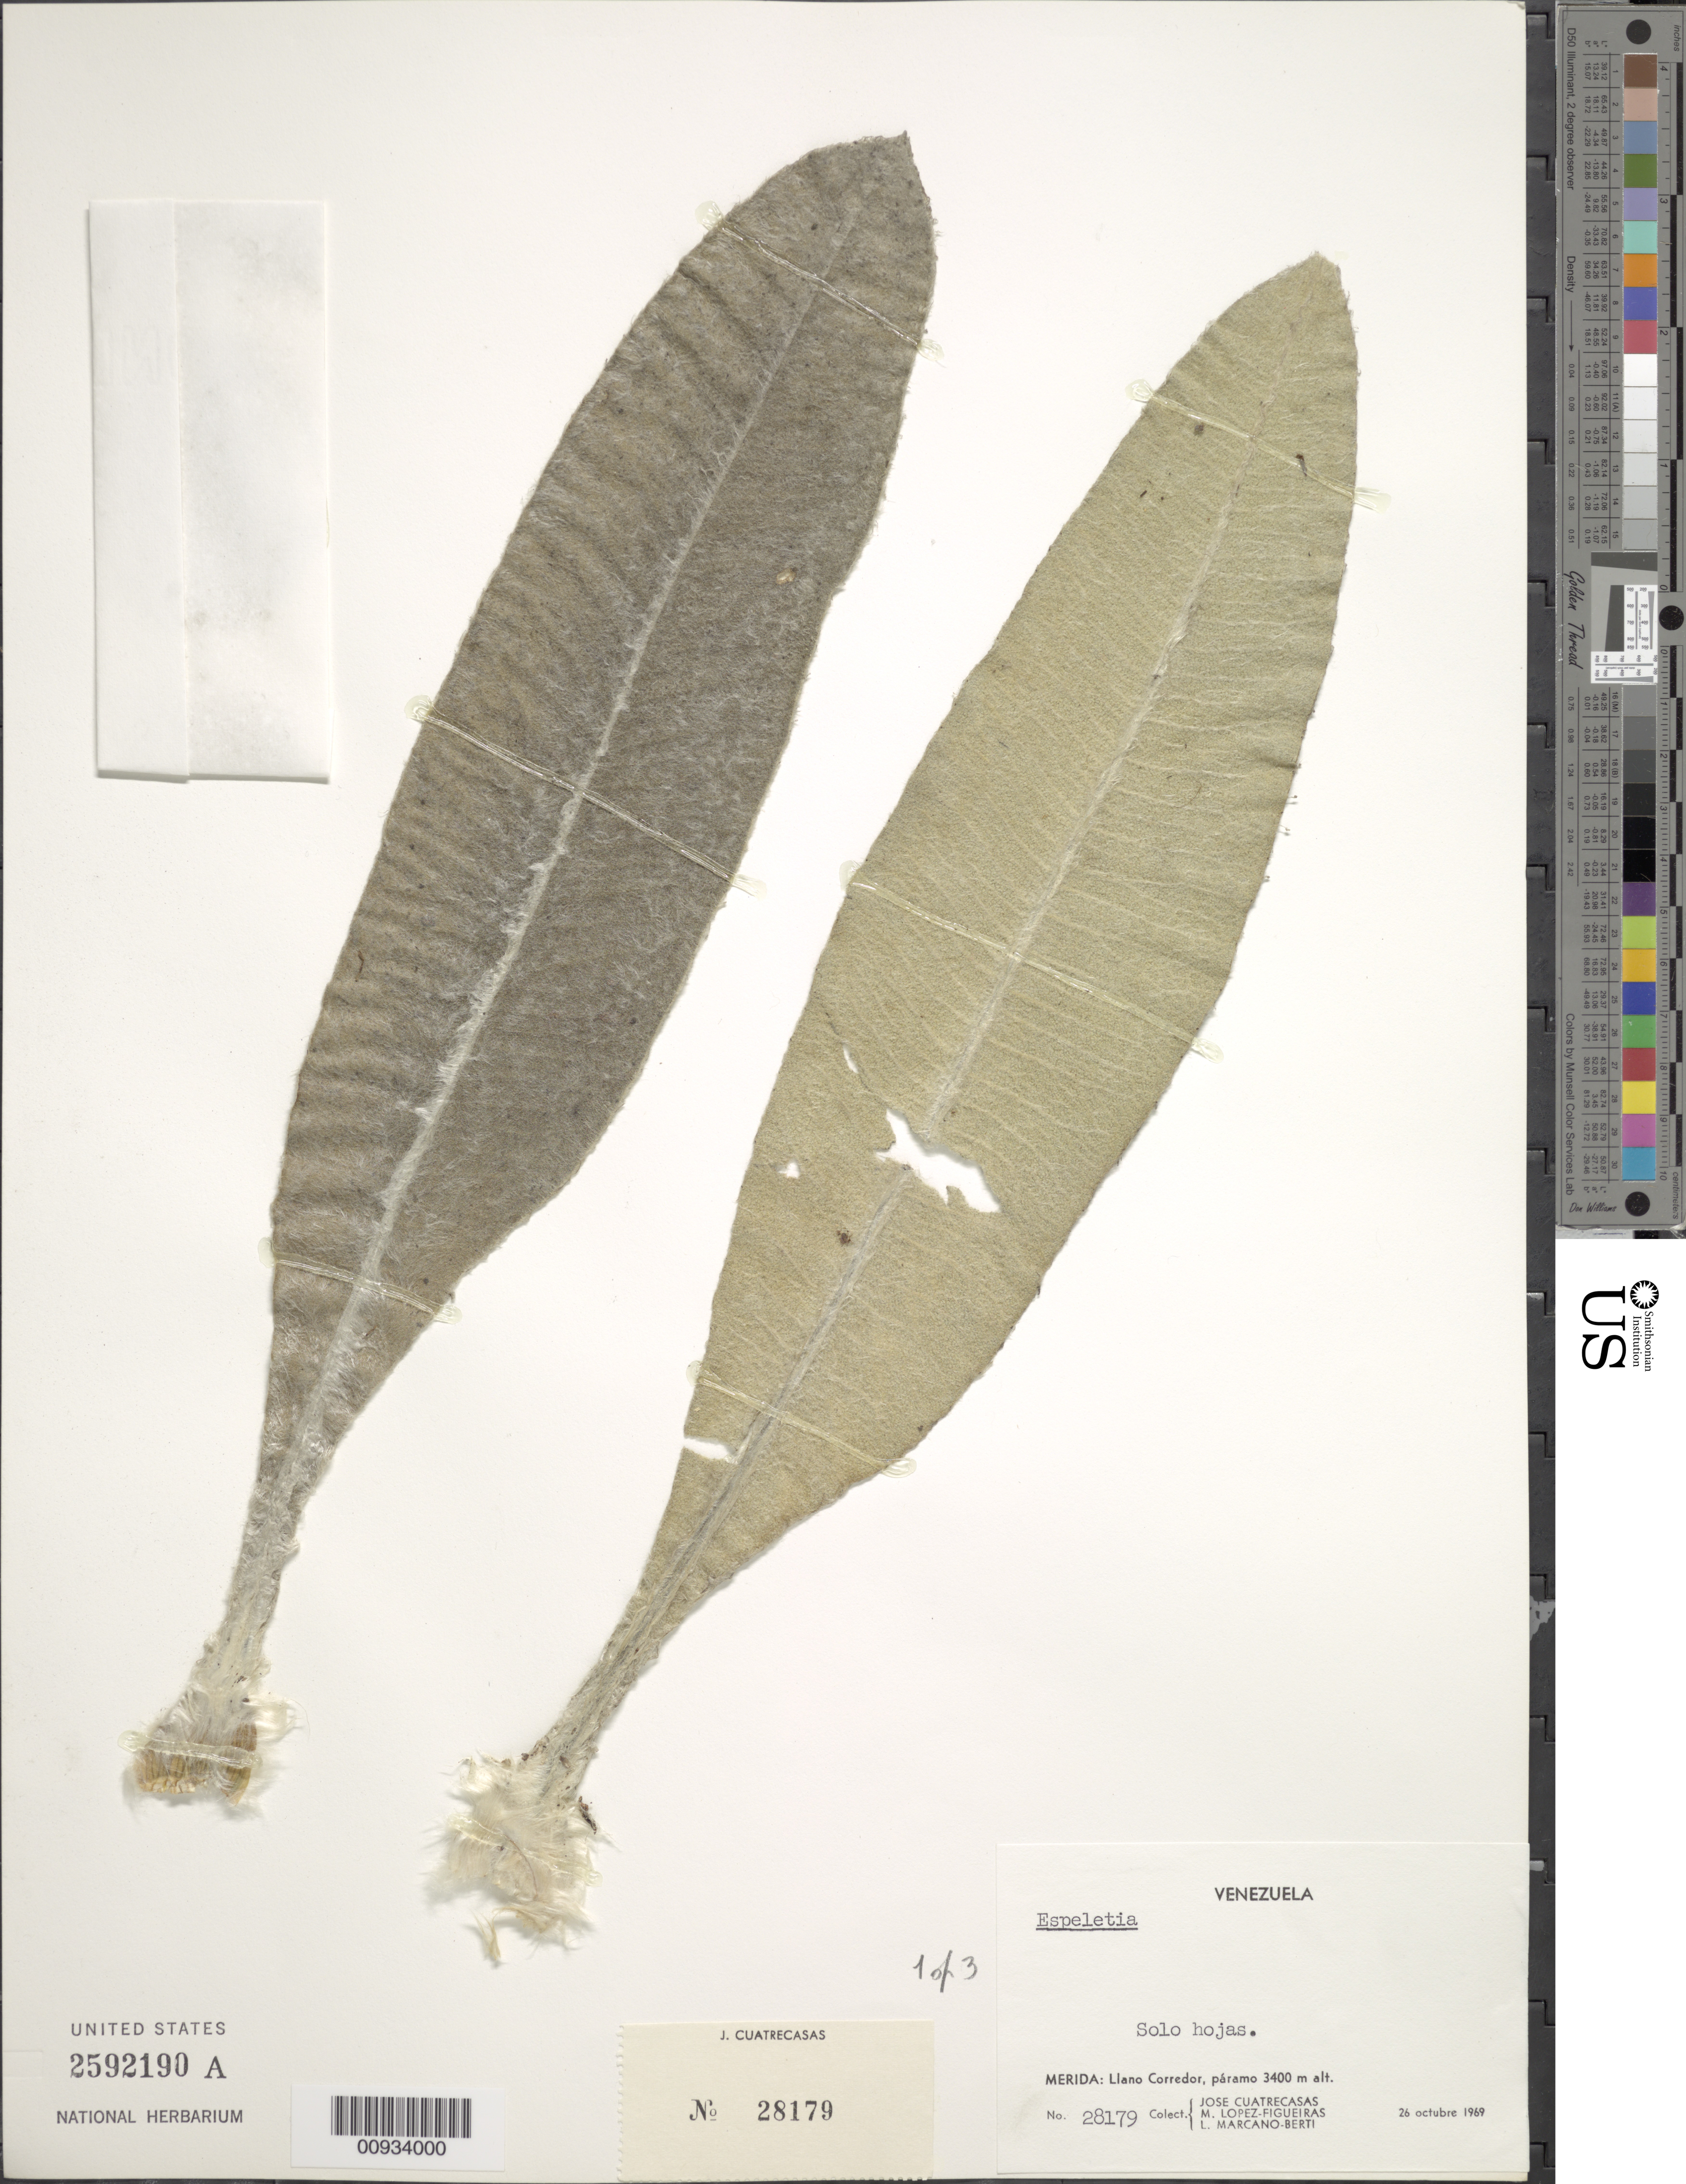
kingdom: Plantae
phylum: Tracheophyta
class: Magnoliopsida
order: Asterales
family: Asteraceae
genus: Espeletia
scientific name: Espeletia sp.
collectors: J. Cuatrecasas, M. López Figueiras & L. Marcano-Berti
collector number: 28179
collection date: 1969-10-26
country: Venezuela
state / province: Mérida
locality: Llano Corredor.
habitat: Páramo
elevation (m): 3400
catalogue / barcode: US 2592190A